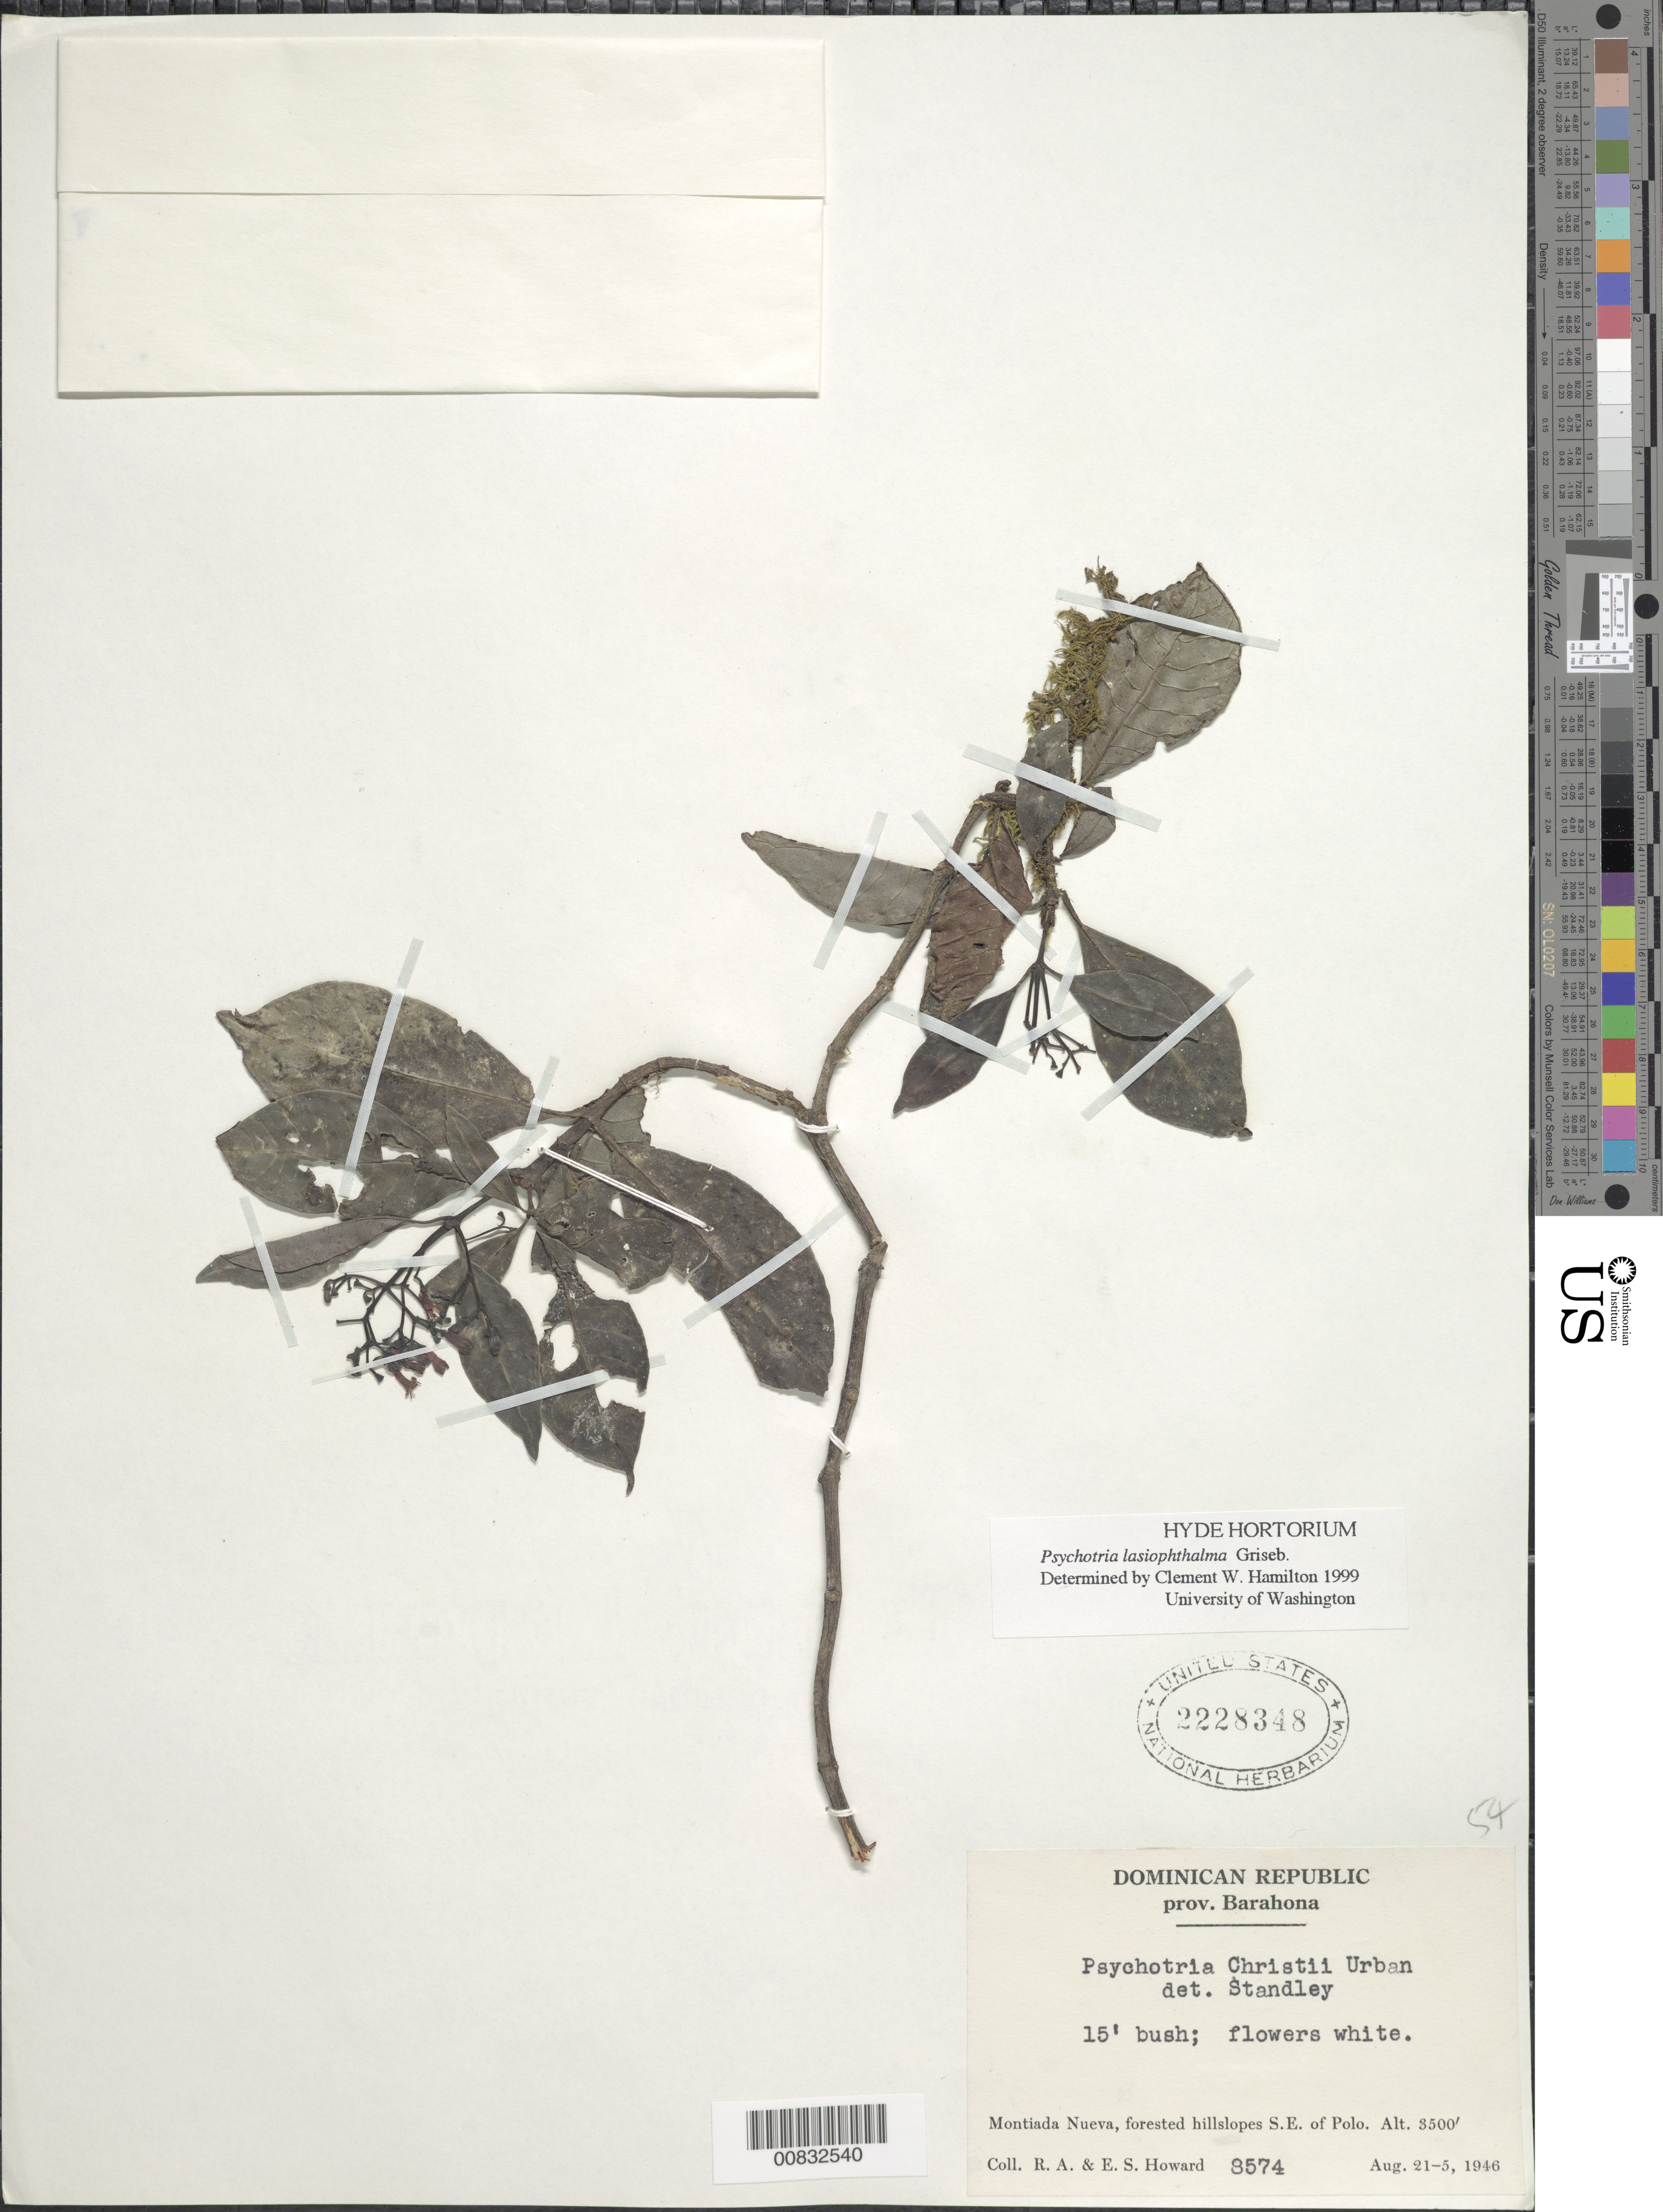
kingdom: Plantae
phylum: Tracheophyta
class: Magnoliopsida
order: Gentianales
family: Rubiaceae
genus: Psychotria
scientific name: Psychotria lasiophthalma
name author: Griseb.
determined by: Hamilton, C. W.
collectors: R. A. Howard & E. S. Howard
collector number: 8574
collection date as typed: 21 Aug 1924 to 25 Aug 1946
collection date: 1924-08-21/1946-08-25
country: Dominican Republic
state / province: Barahona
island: Hispaniola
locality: Montiada Nueva, SE of Polo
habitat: Forested hillslopes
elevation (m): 1067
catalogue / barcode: US 2228348